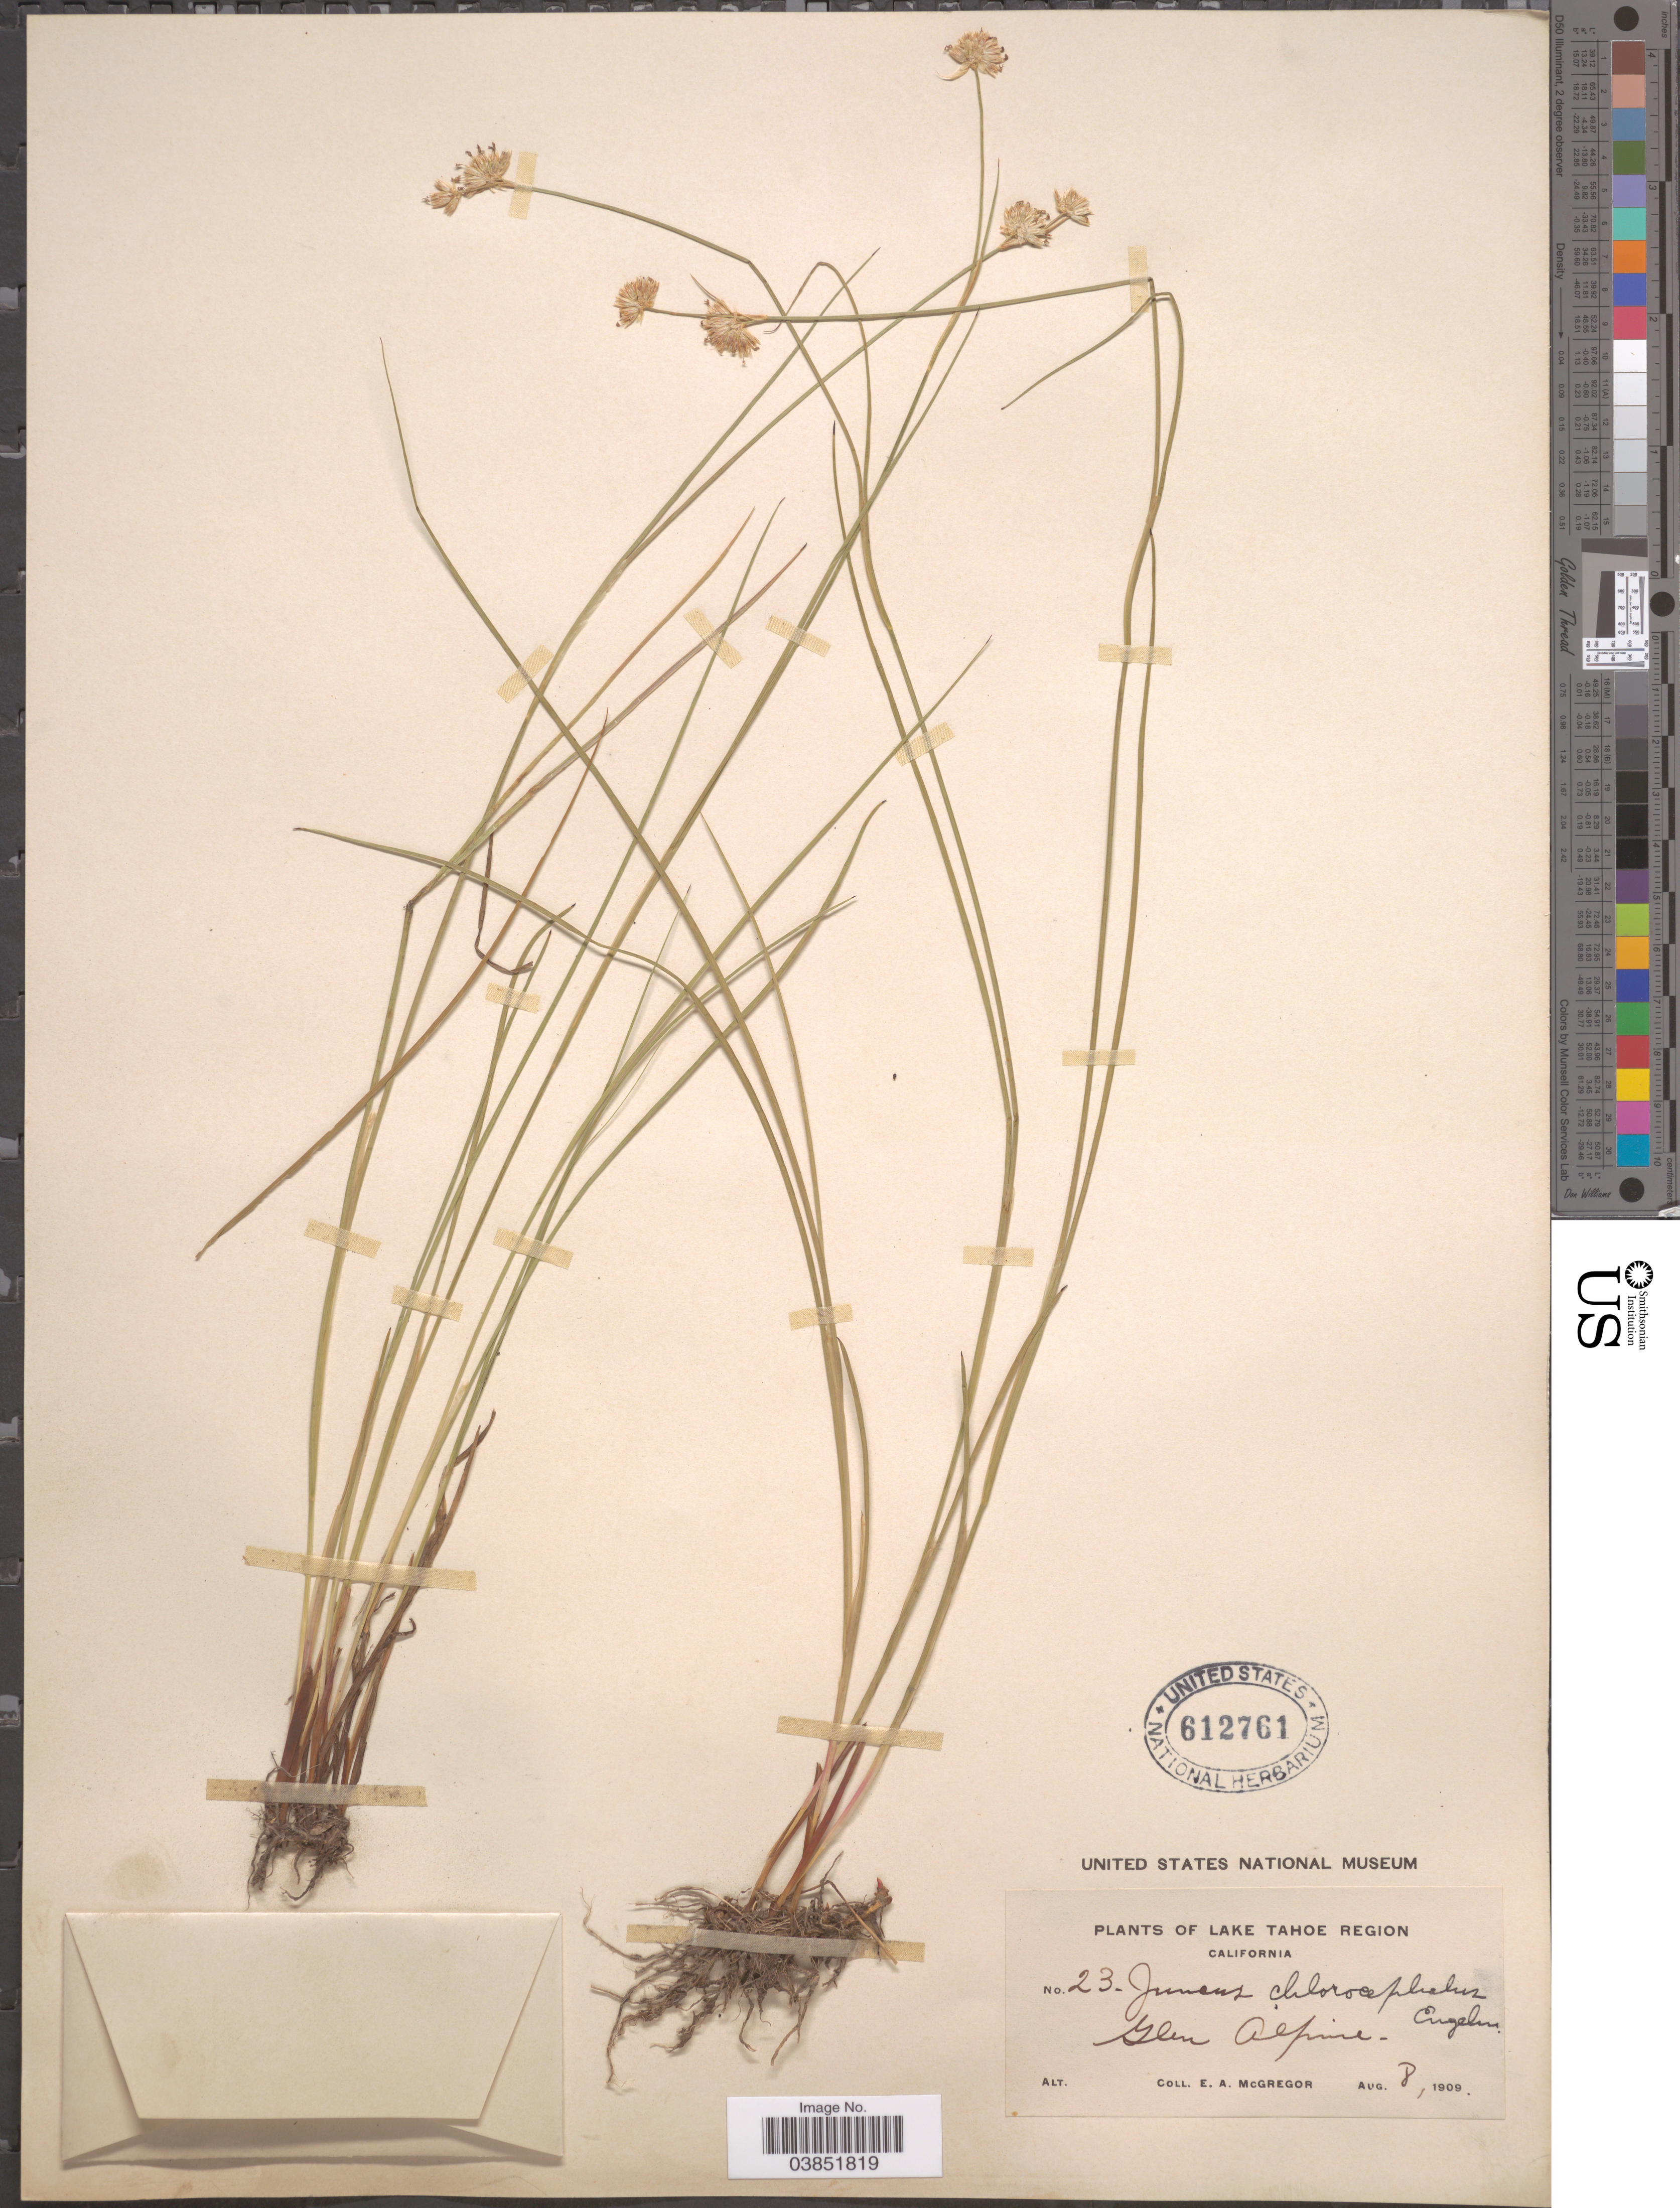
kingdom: Plantae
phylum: Tracheophyta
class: Liliopsida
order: Poales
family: Juncaceae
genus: Juncus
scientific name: Juncus chlorocephalus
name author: Engelm.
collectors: E. A. McGregor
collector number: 23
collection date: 1909-08-08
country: United States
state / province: California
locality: Lake Tahoe Region. Glen Alpine.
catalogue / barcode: US 612761